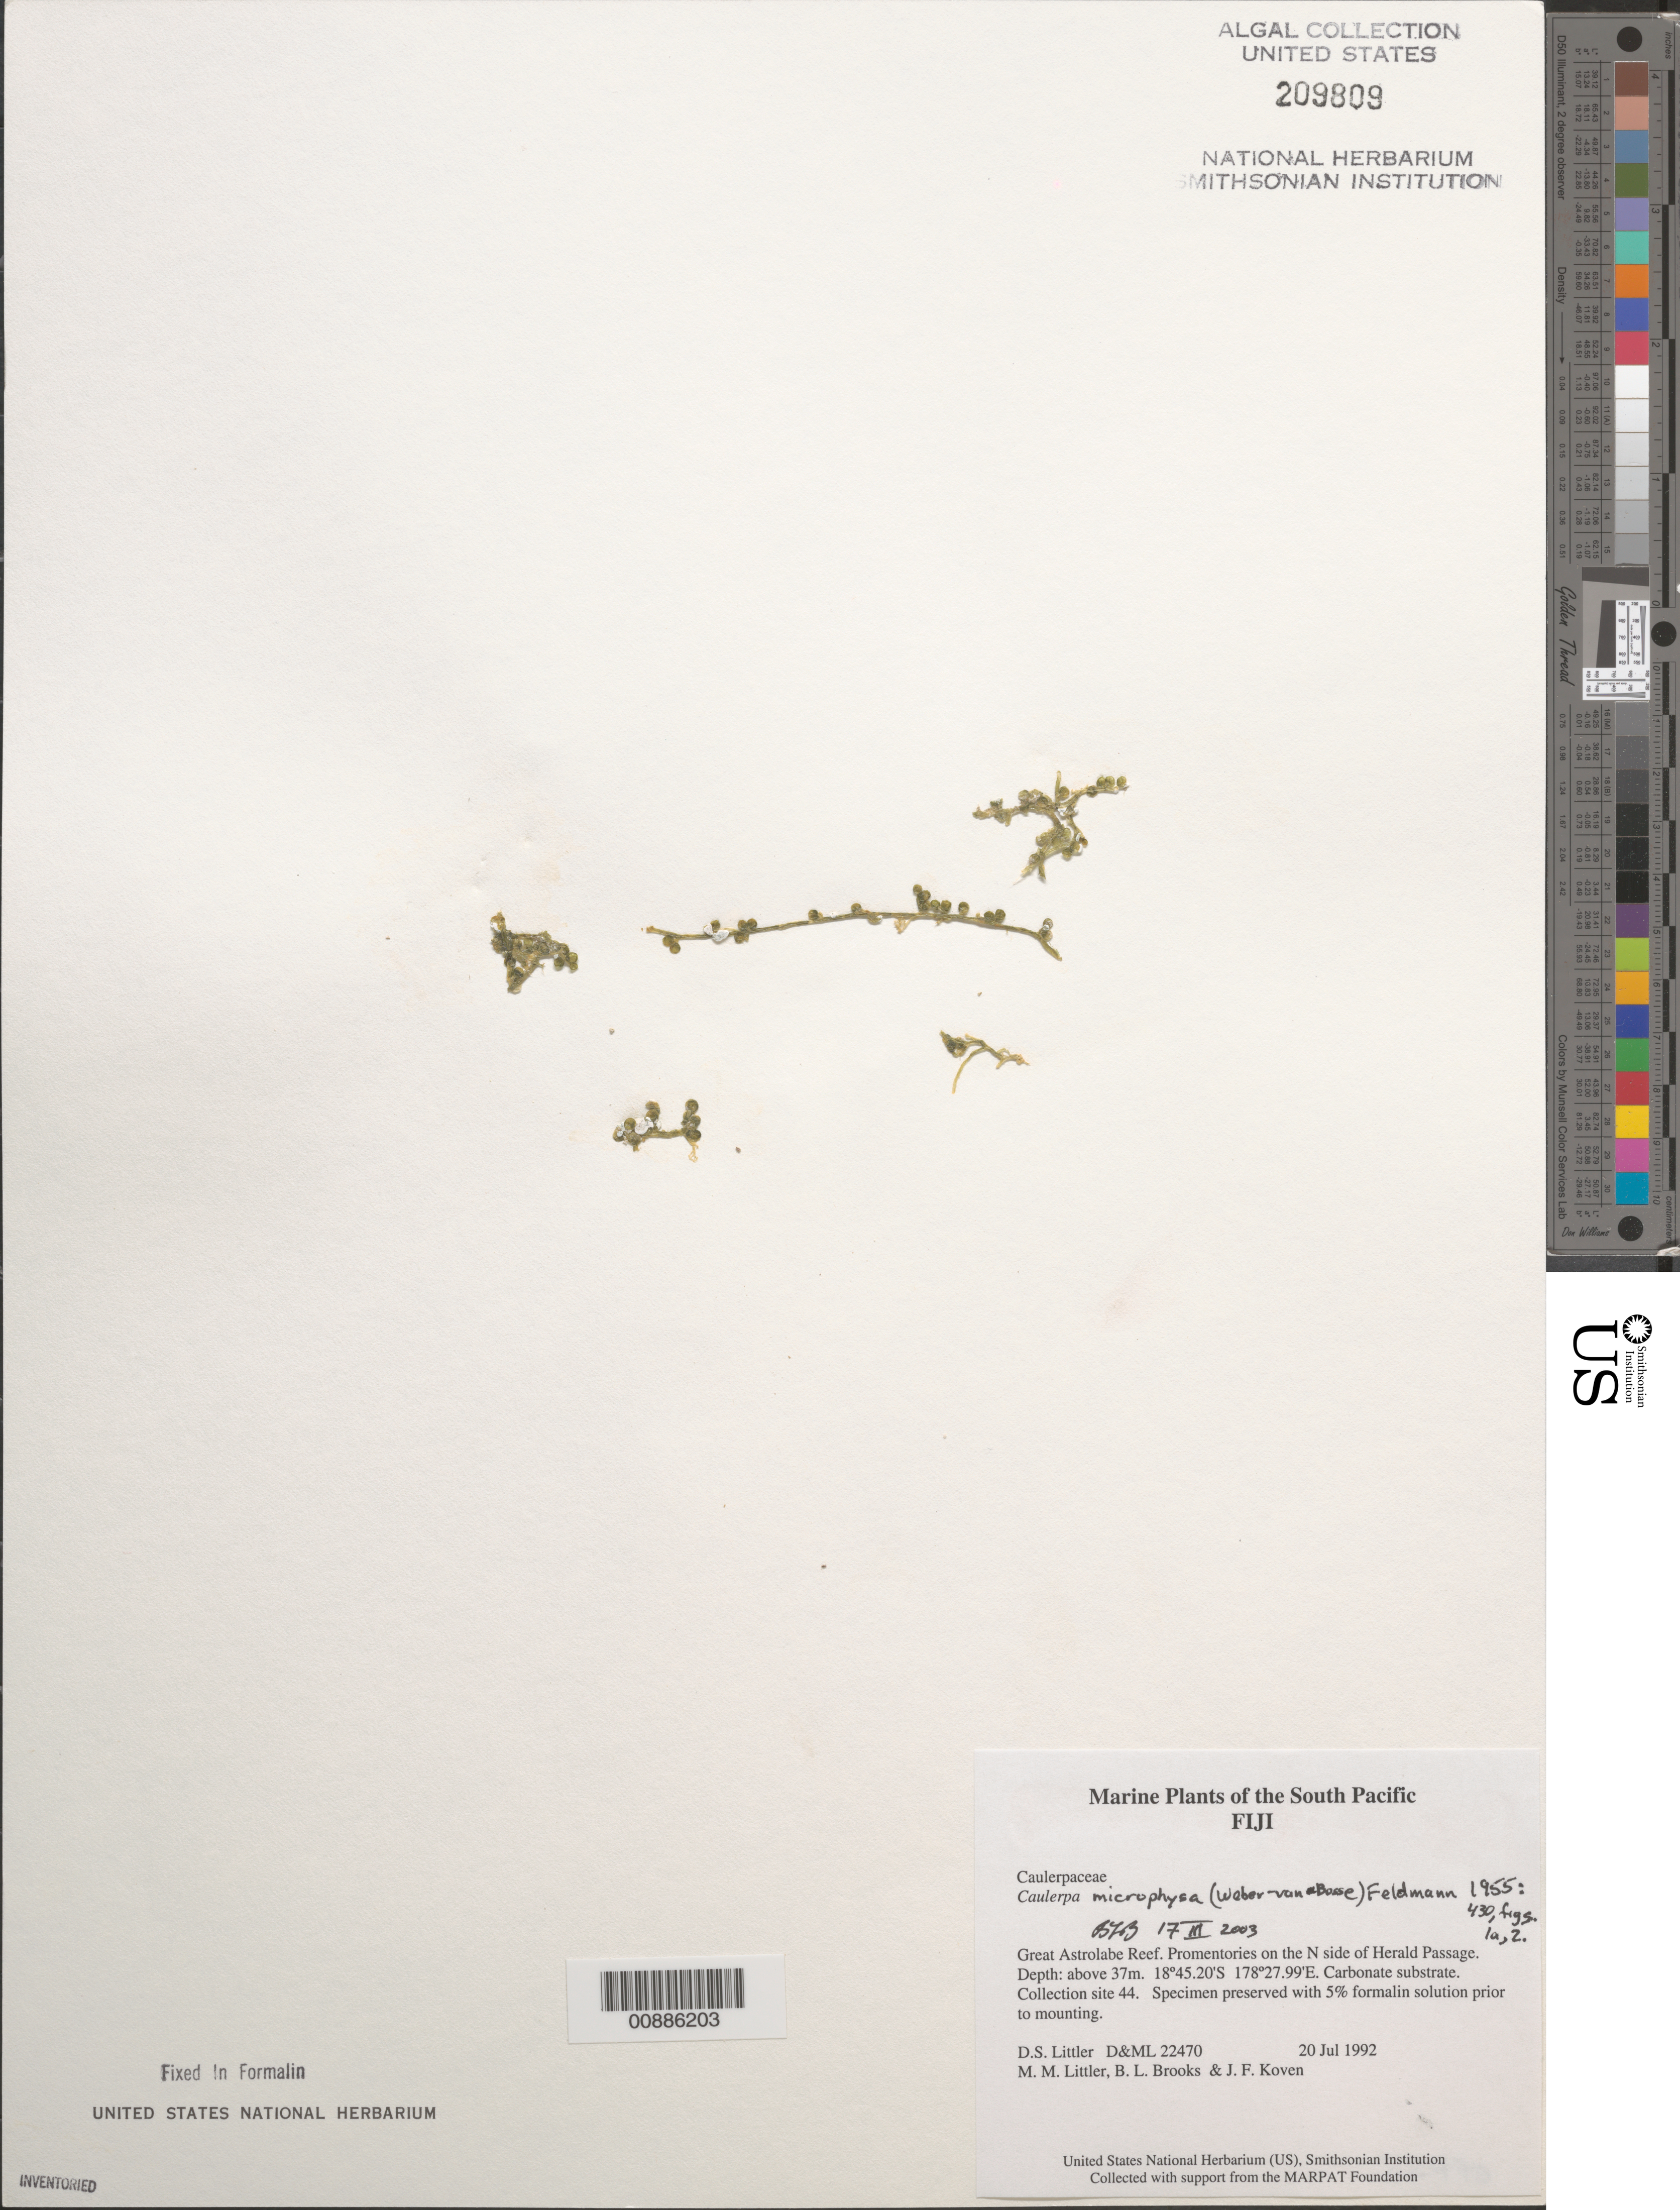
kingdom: Plantae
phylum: Chlorophyta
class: Ulvophyceae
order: Bryopsidales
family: Caulerpaceae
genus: Caulerpa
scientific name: Caulerpa microphysa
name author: (Weber Bosse) Feldmann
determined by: Brooks, B. L., (BOT), Smithsonian Institution - National Museum of Natural History (UNITED STATES)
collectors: D. S. Littler, M. M. Littler, B. Brooks & J. Koven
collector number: D&ML 22470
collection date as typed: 20 Jul 1992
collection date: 1992-07-20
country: Fiji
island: Great Astrolabe Reef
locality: Great Astrolabe Reef, north side of Herald Passage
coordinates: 18 45.20'S, 178 27.99'E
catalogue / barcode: US 209809